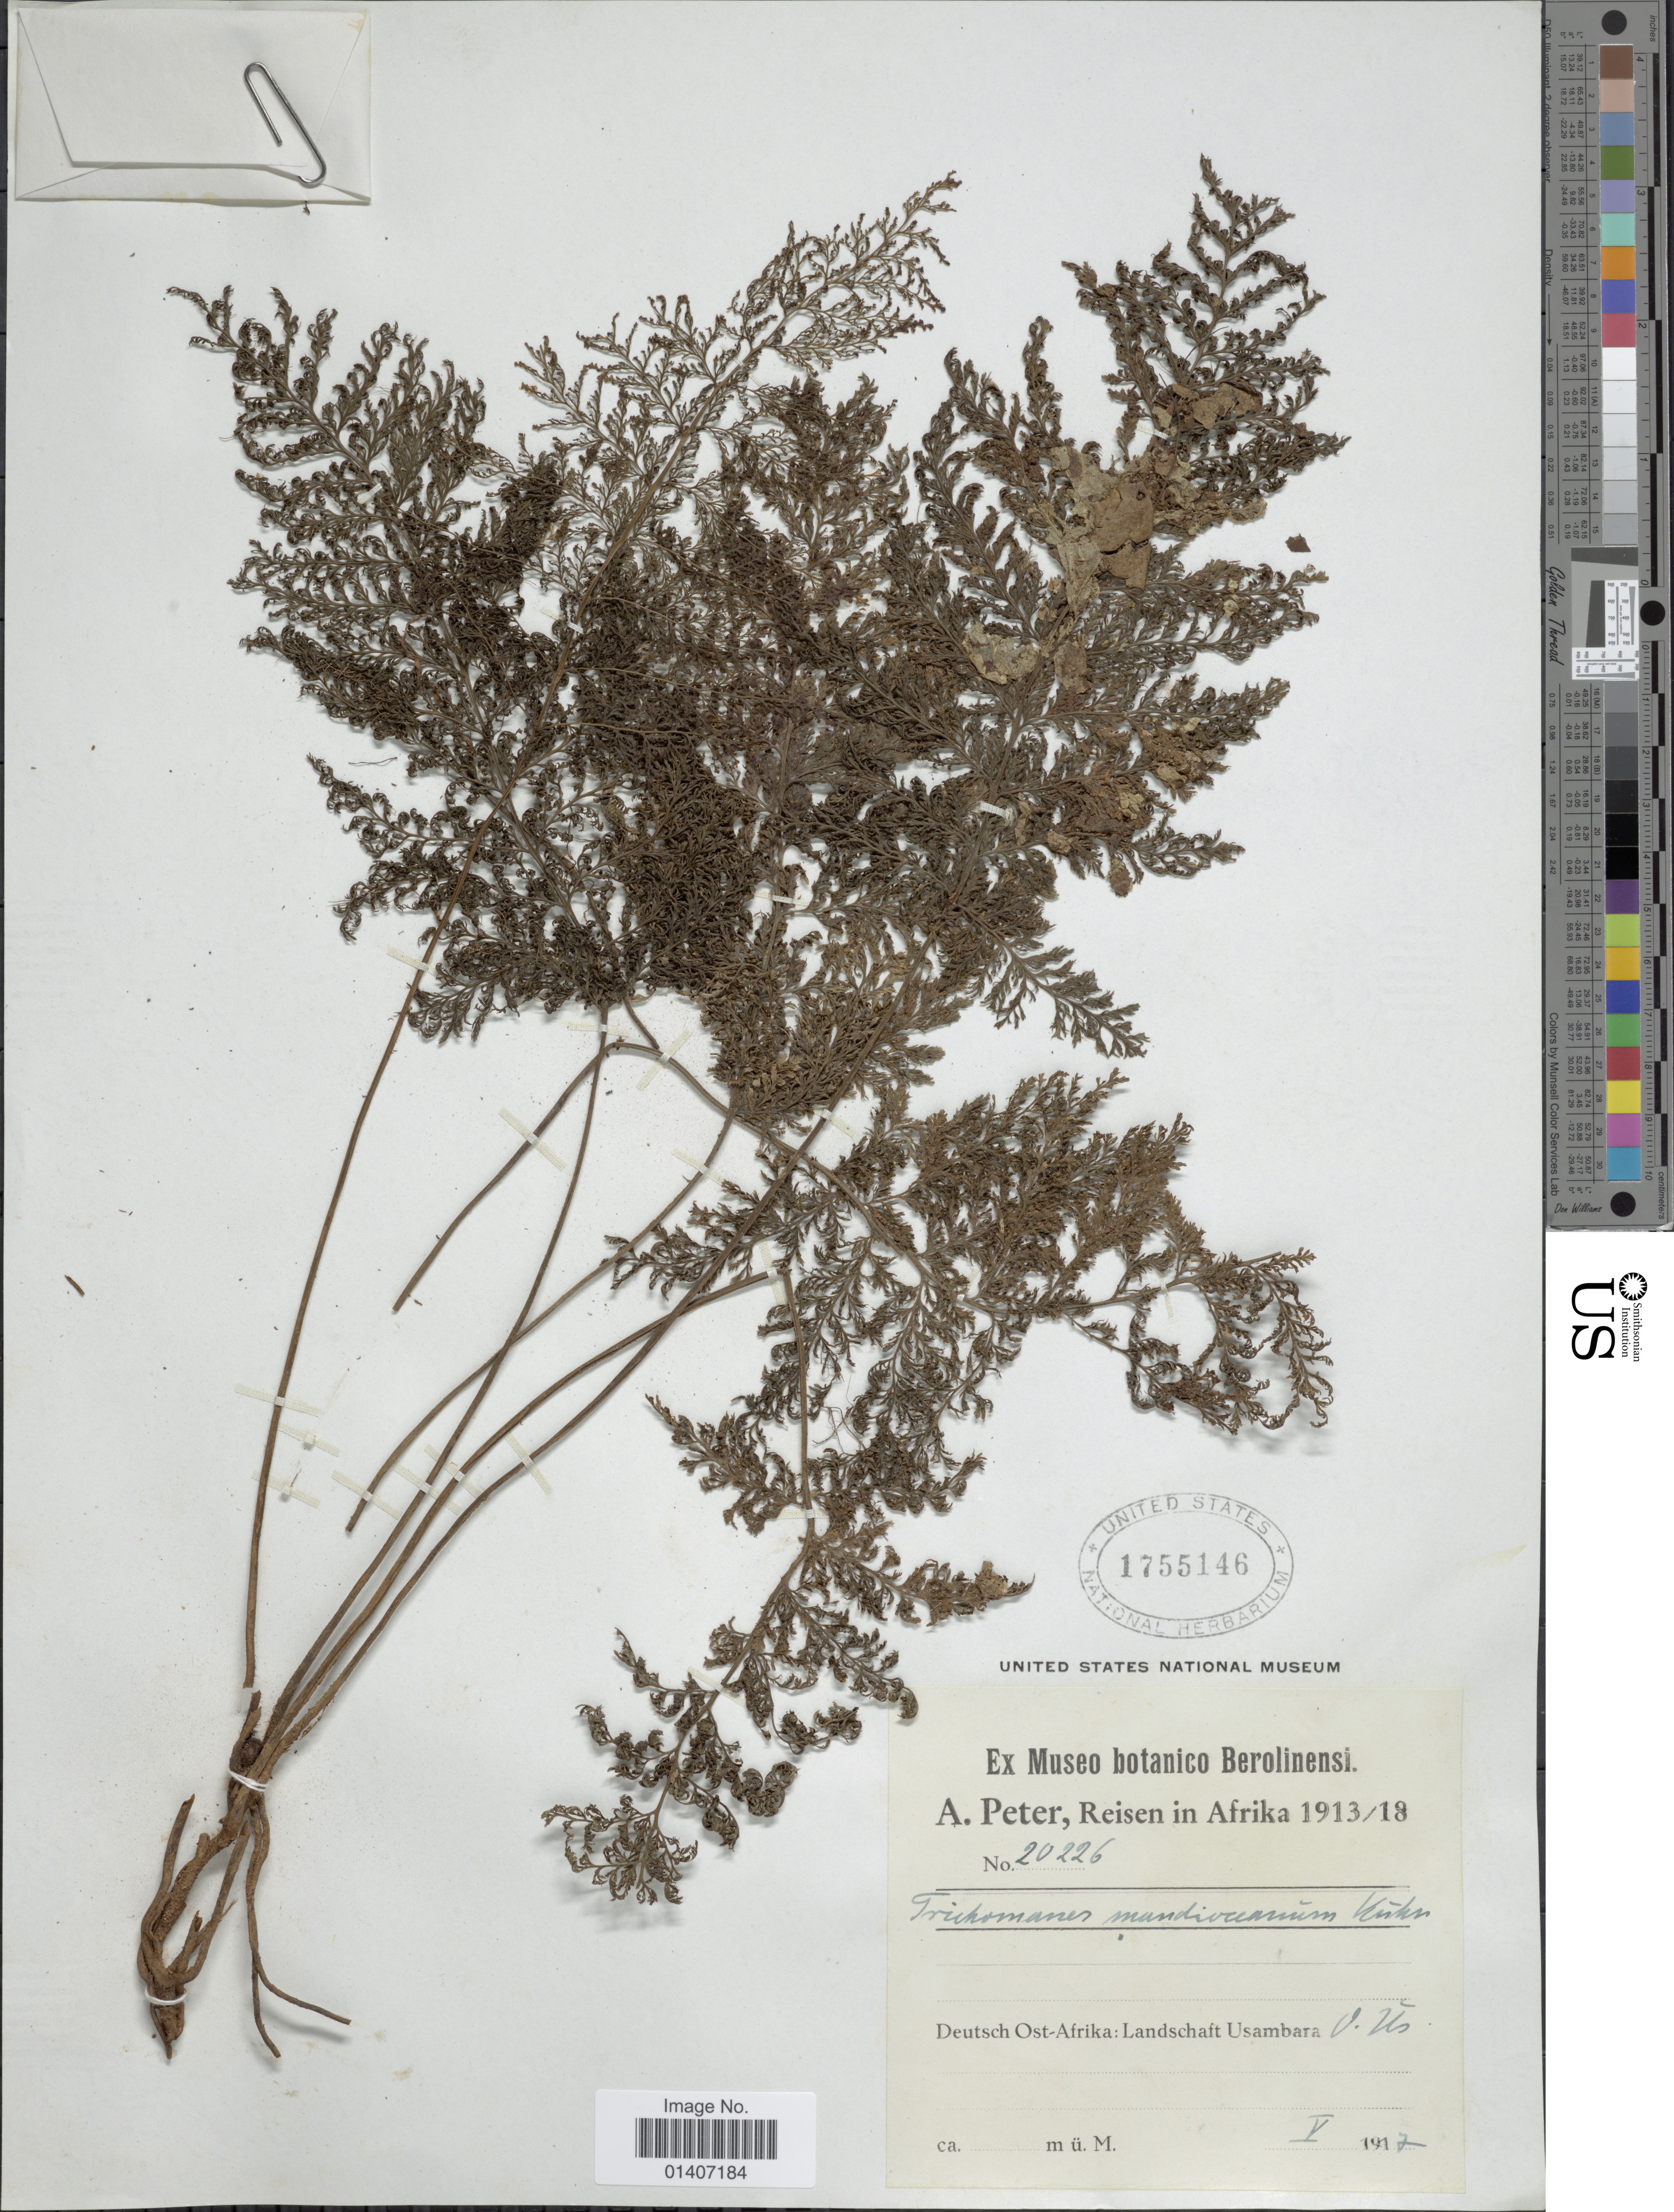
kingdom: Plantae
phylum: Tracheophyta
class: Polypodiopsida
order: Hymenophyllales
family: Hymenophyllaceae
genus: Abrodictyum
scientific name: Abrodictyum cupressoides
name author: (Desv.) Ebihara & Dubuisson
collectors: A. Peter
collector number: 20226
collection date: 1917-05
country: Tanzania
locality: Deutsch Ost-Afrika: Landschaft Usambara O. Us.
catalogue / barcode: US 1755146